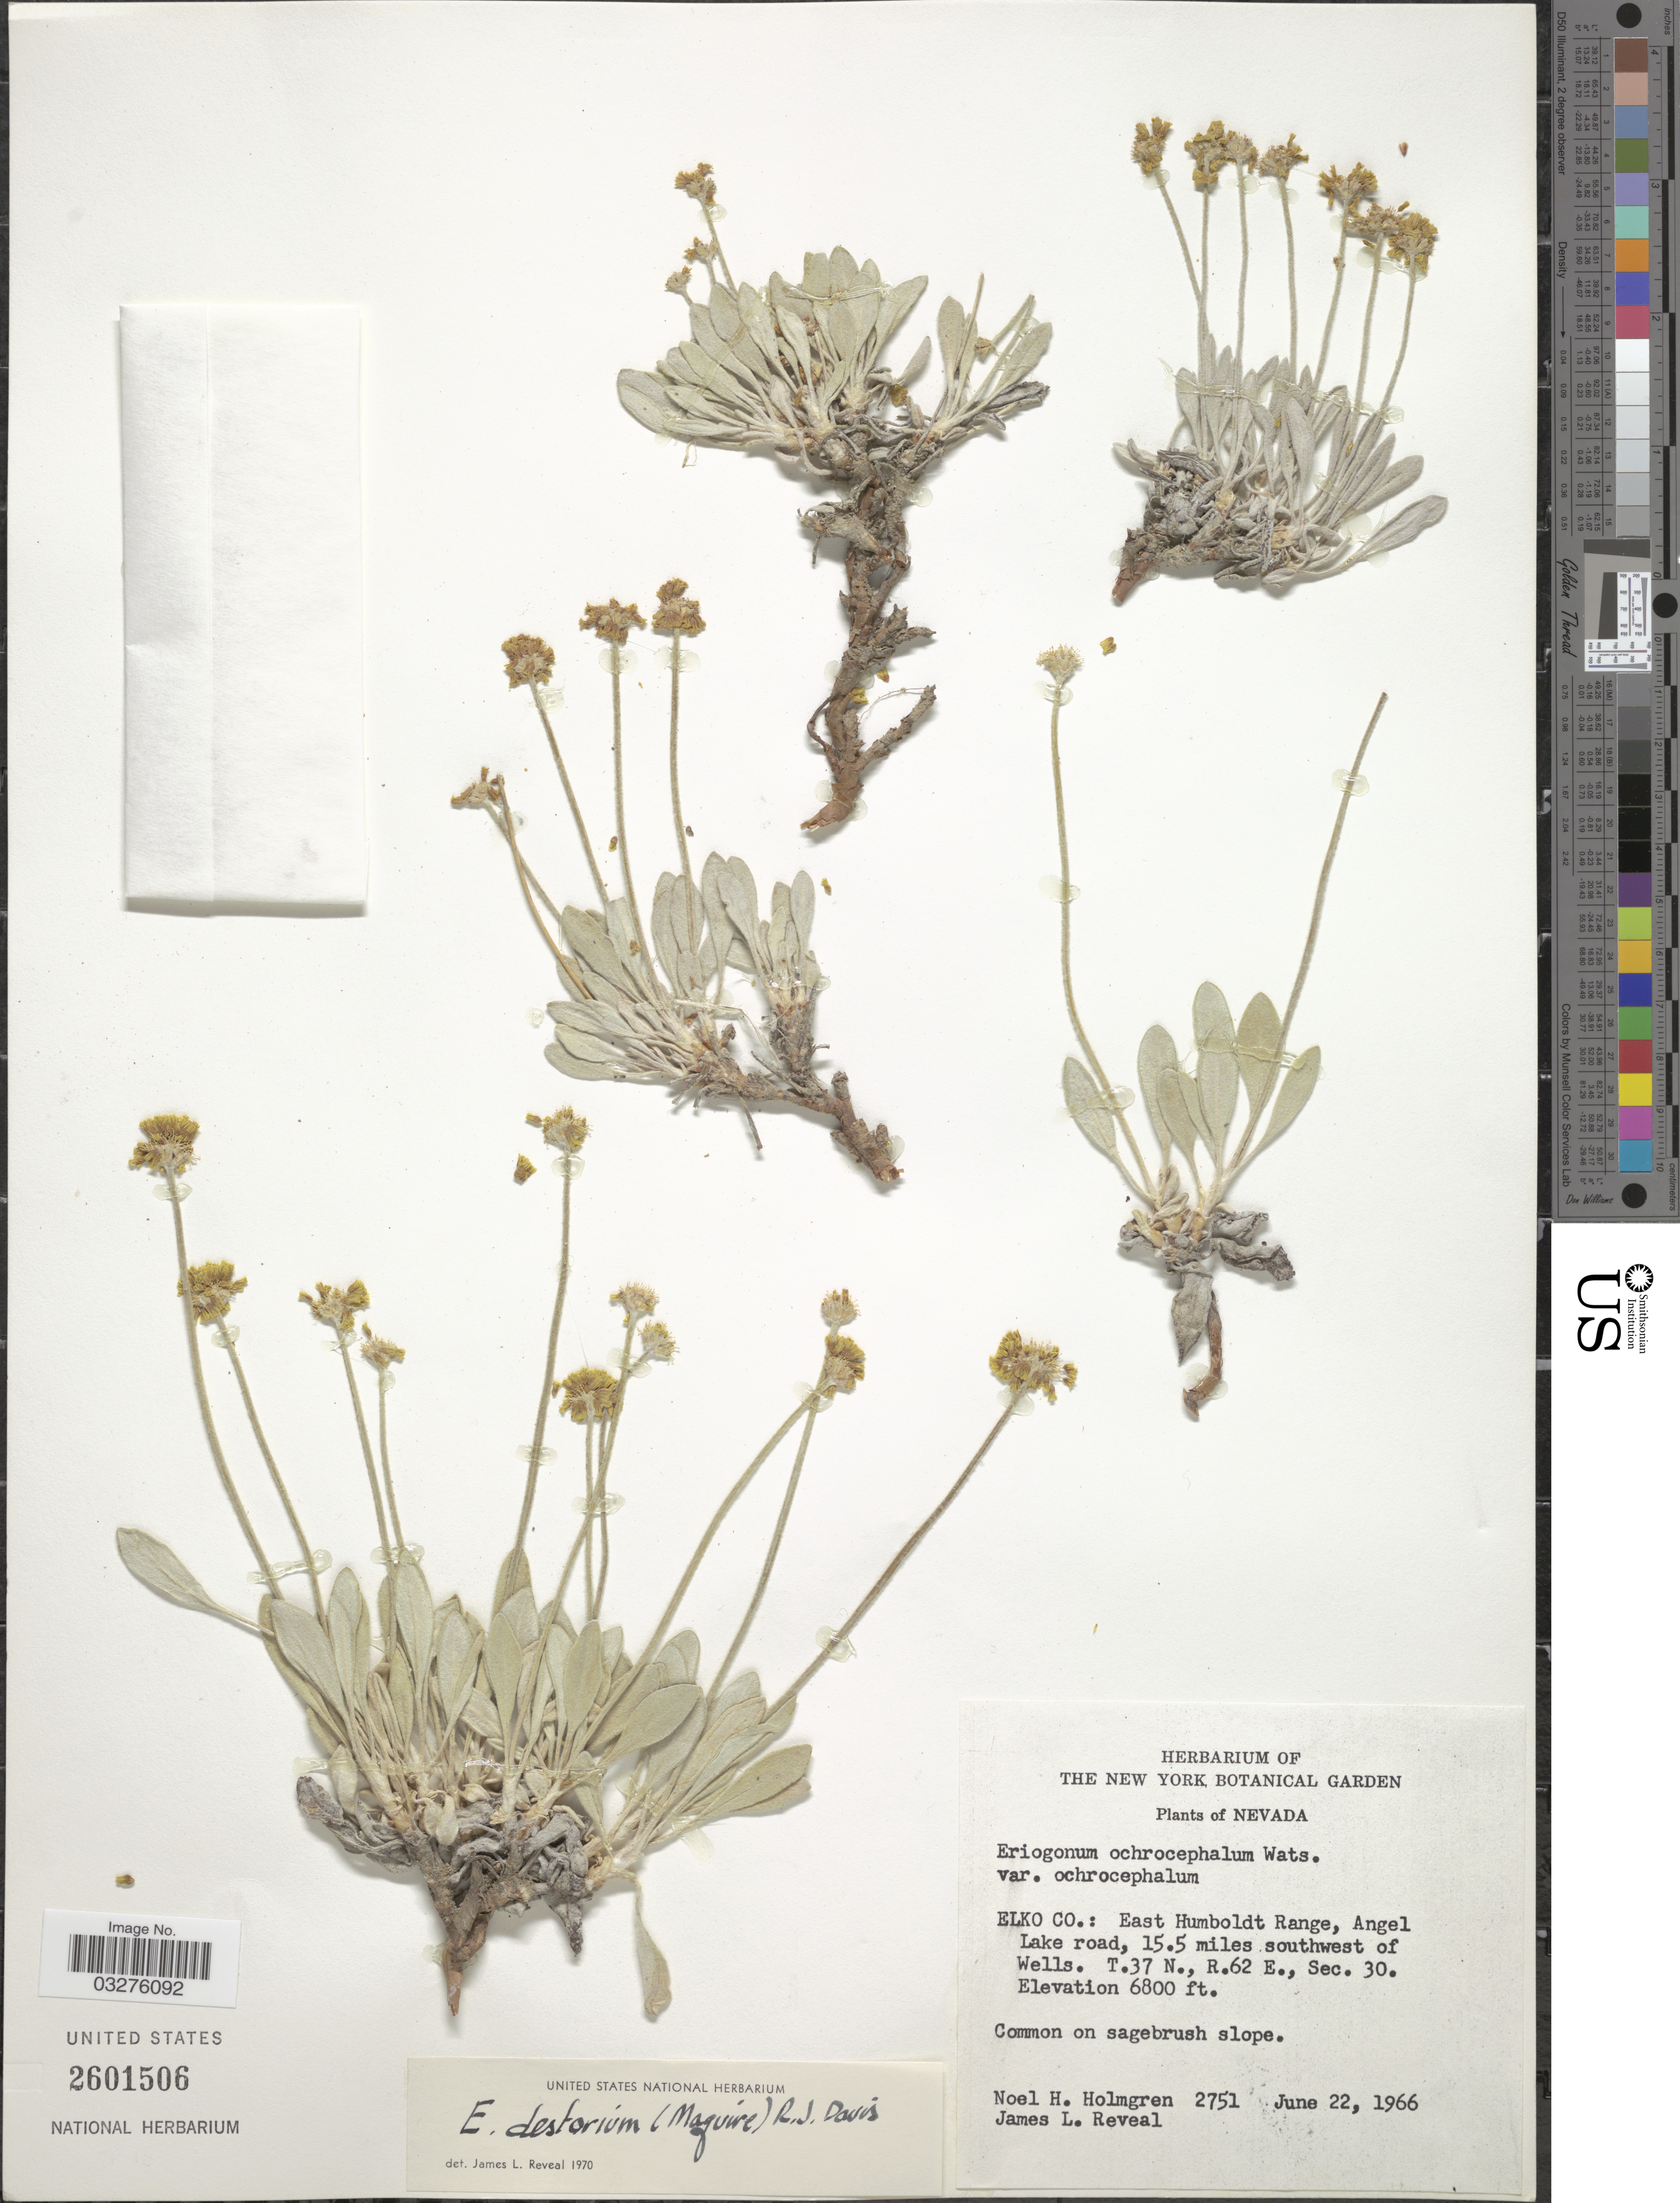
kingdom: Plantae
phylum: Tracheophyta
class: Magnoliopsida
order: Caryophyllales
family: Polygonaceae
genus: Eriogonum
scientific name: Eriogonum desertorum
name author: (Maguire) R.J. Davis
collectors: N. H. Holmgren & J. L. Reveal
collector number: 2751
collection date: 1966-06-22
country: United States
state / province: Nevada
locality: Elko Co.: East Humboldt Range, Angel Lake road, 15.5 miles southwest of Wells. T.37 N., R. 62 E., Sec. 30.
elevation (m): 2073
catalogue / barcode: US 2601506